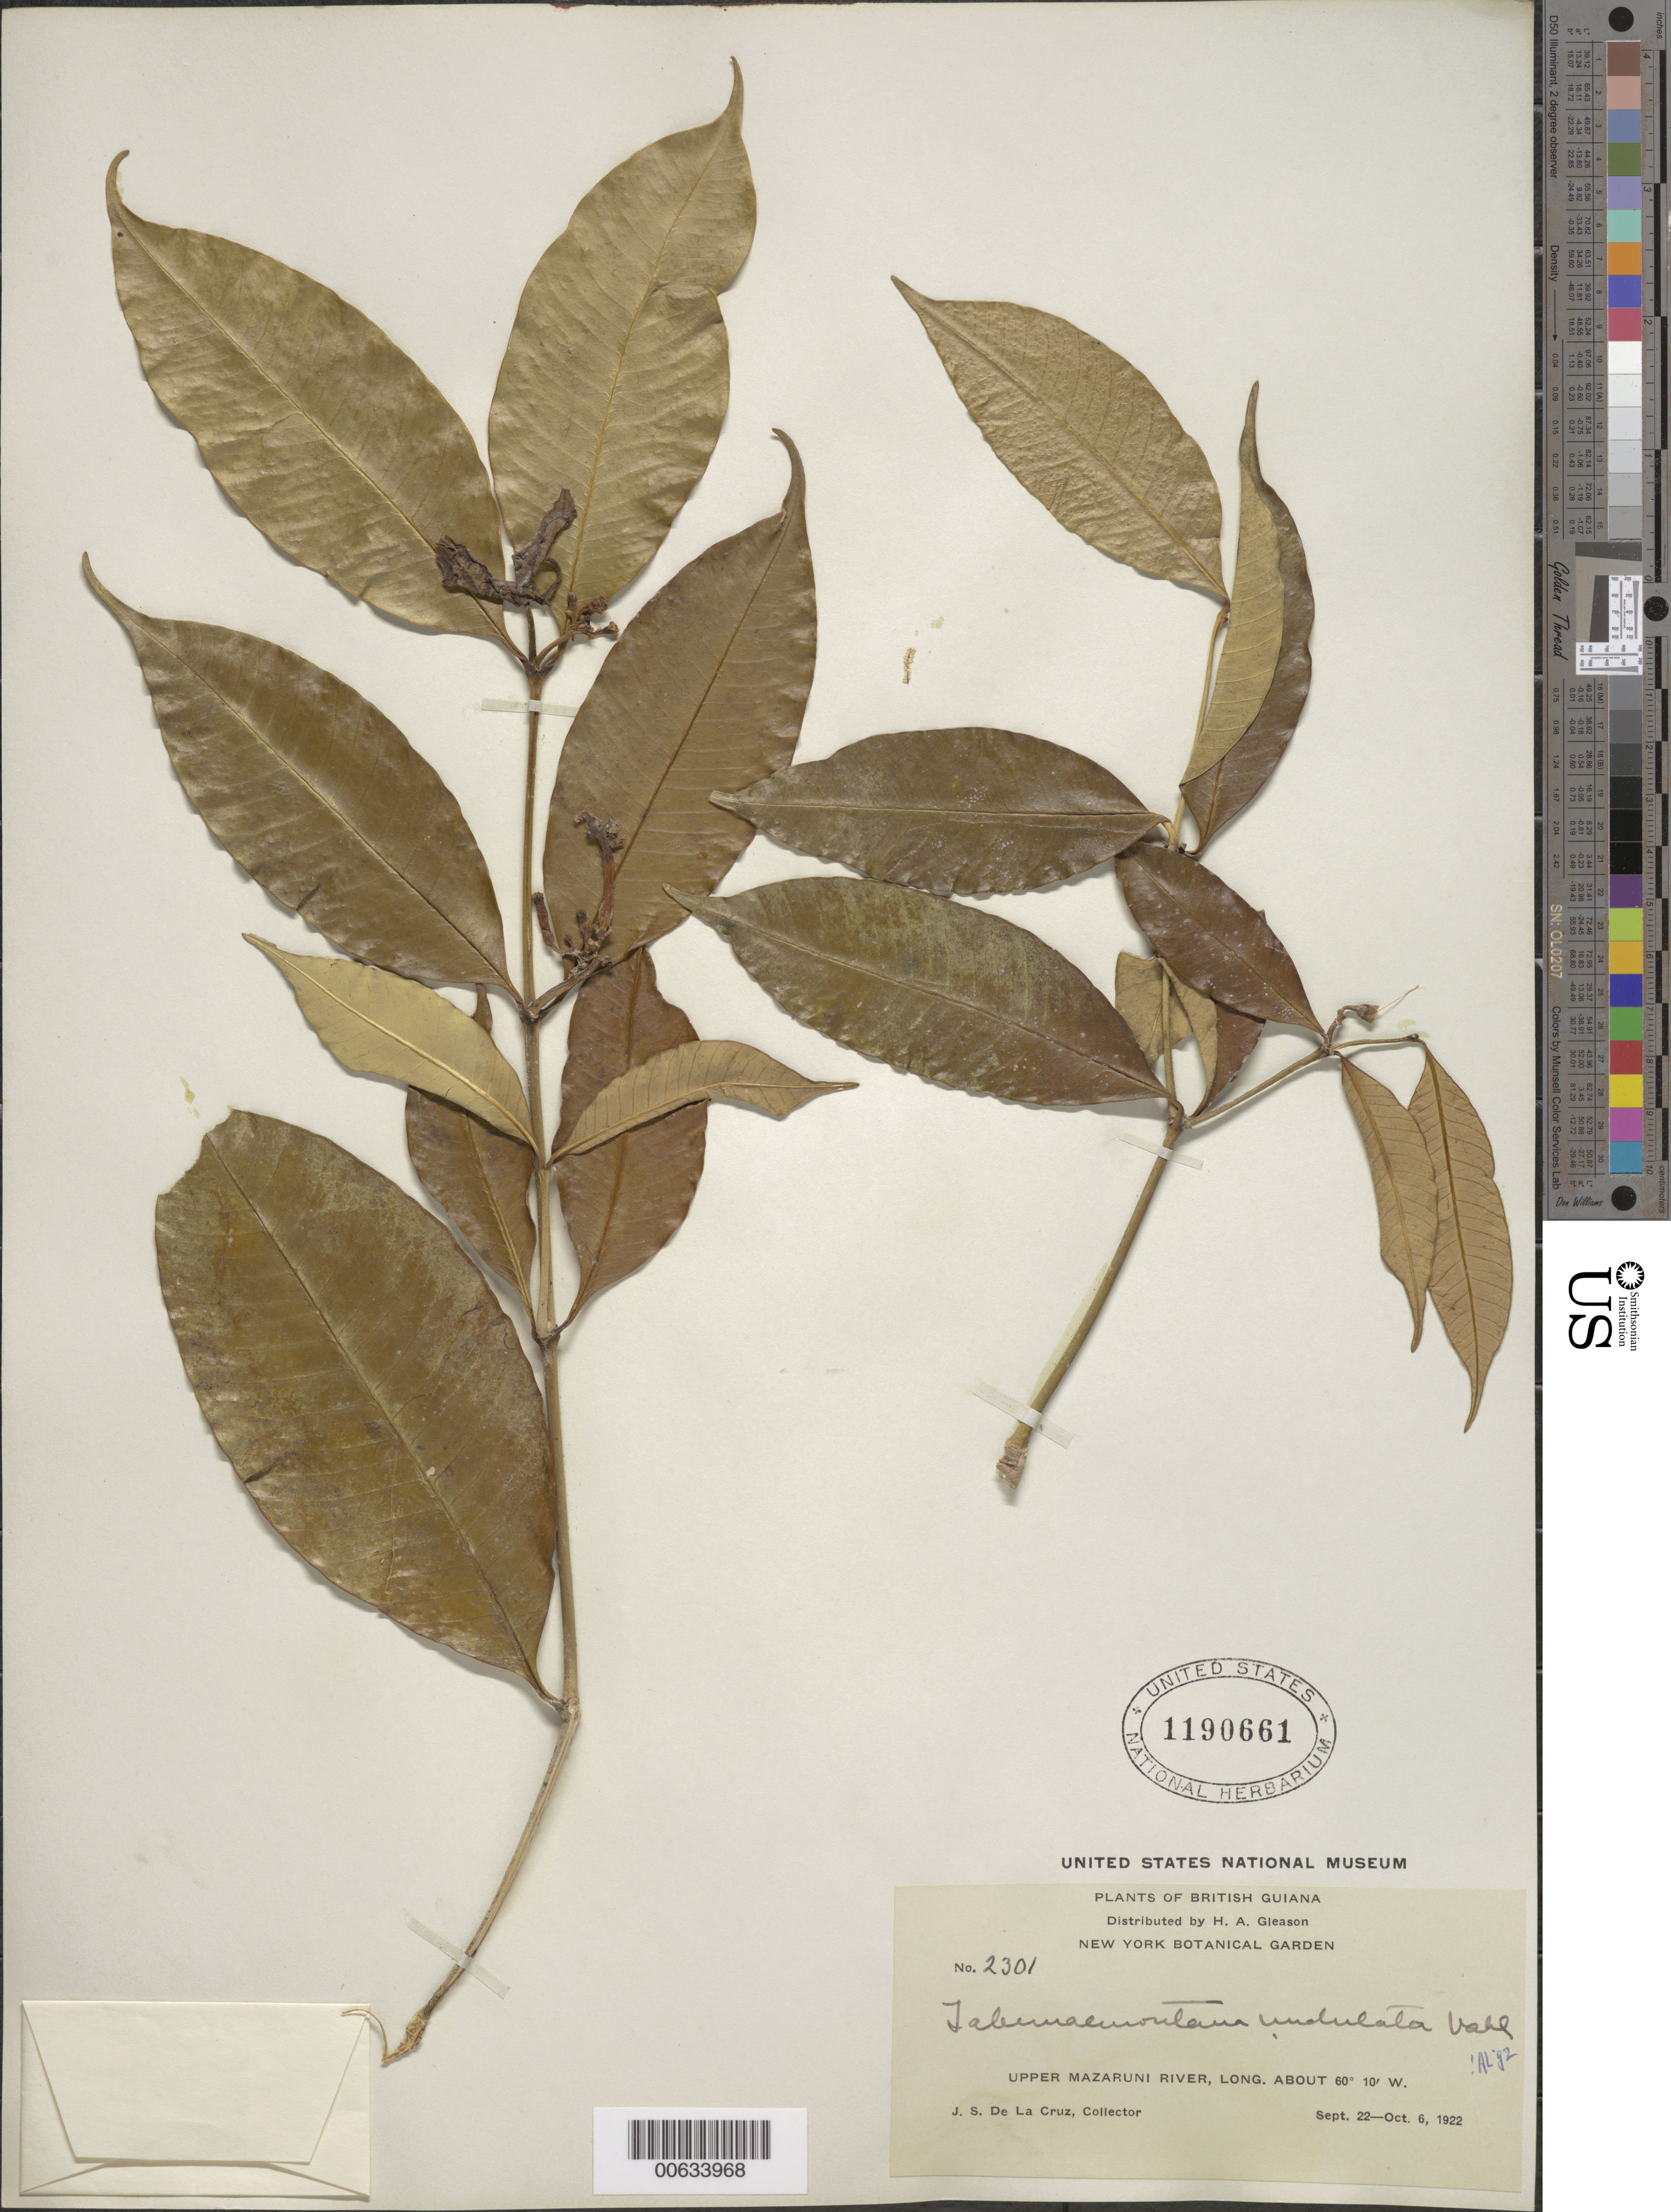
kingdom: Plantae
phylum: Tracheophyta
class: Magnoliopsida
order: Gentianales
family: Apocynaceae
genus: Tabernaemontana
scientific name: Tabernaemontana undulata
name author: Vahl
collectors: J. S. de la Cruz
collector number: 2301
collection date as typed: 22-Sep-22 to 6-Oct-22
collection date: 1922-09-22/1922-10-06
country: Guyana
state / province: Cuyuni-Mazaruni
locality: Upper Mazaruni R.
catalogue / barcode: US 1190661